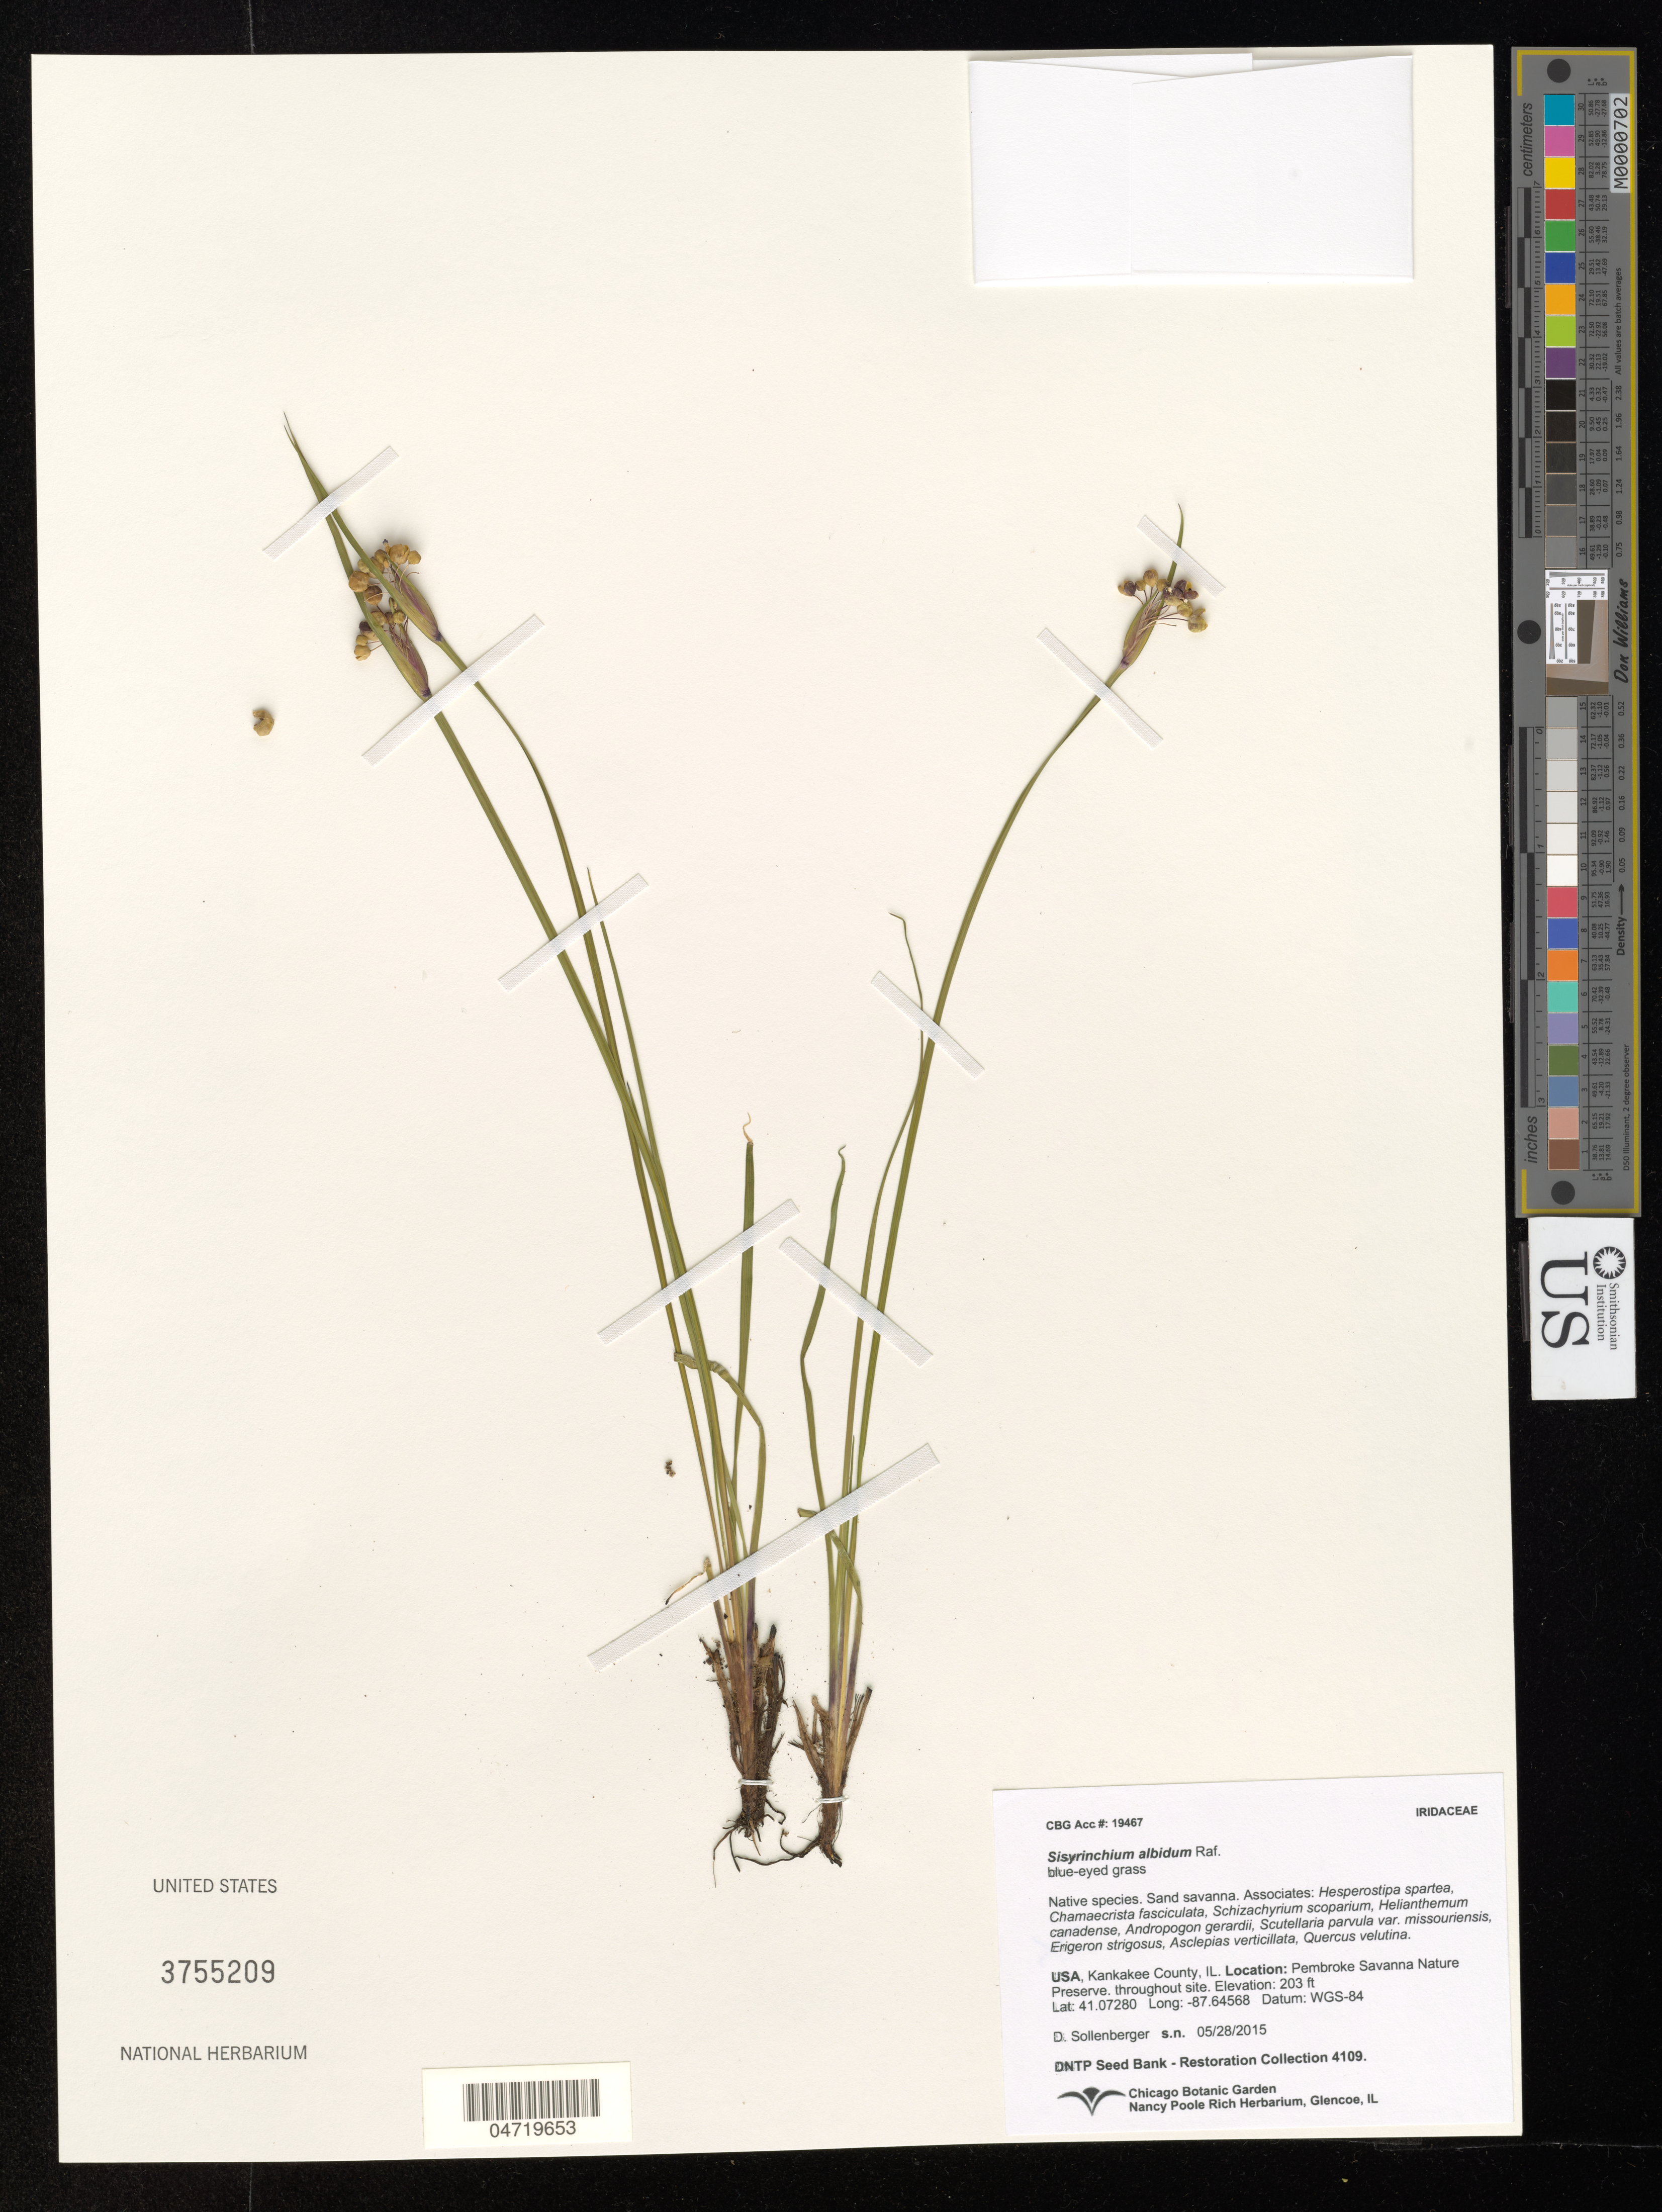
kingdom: Plantae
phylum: Tracheophyta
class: Liliopsida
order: Asparagales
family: Iridaceae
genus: Sisyrinchium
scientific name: Sisyrinchium albidum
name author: Raf.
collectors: D. Sollenberger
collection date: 2015-05-28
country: United States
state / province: Illinois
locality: Kankakee County, IL. Pembroke Savanna Nature Preserve. throughout site.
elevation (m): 62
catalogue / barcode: US 3755209